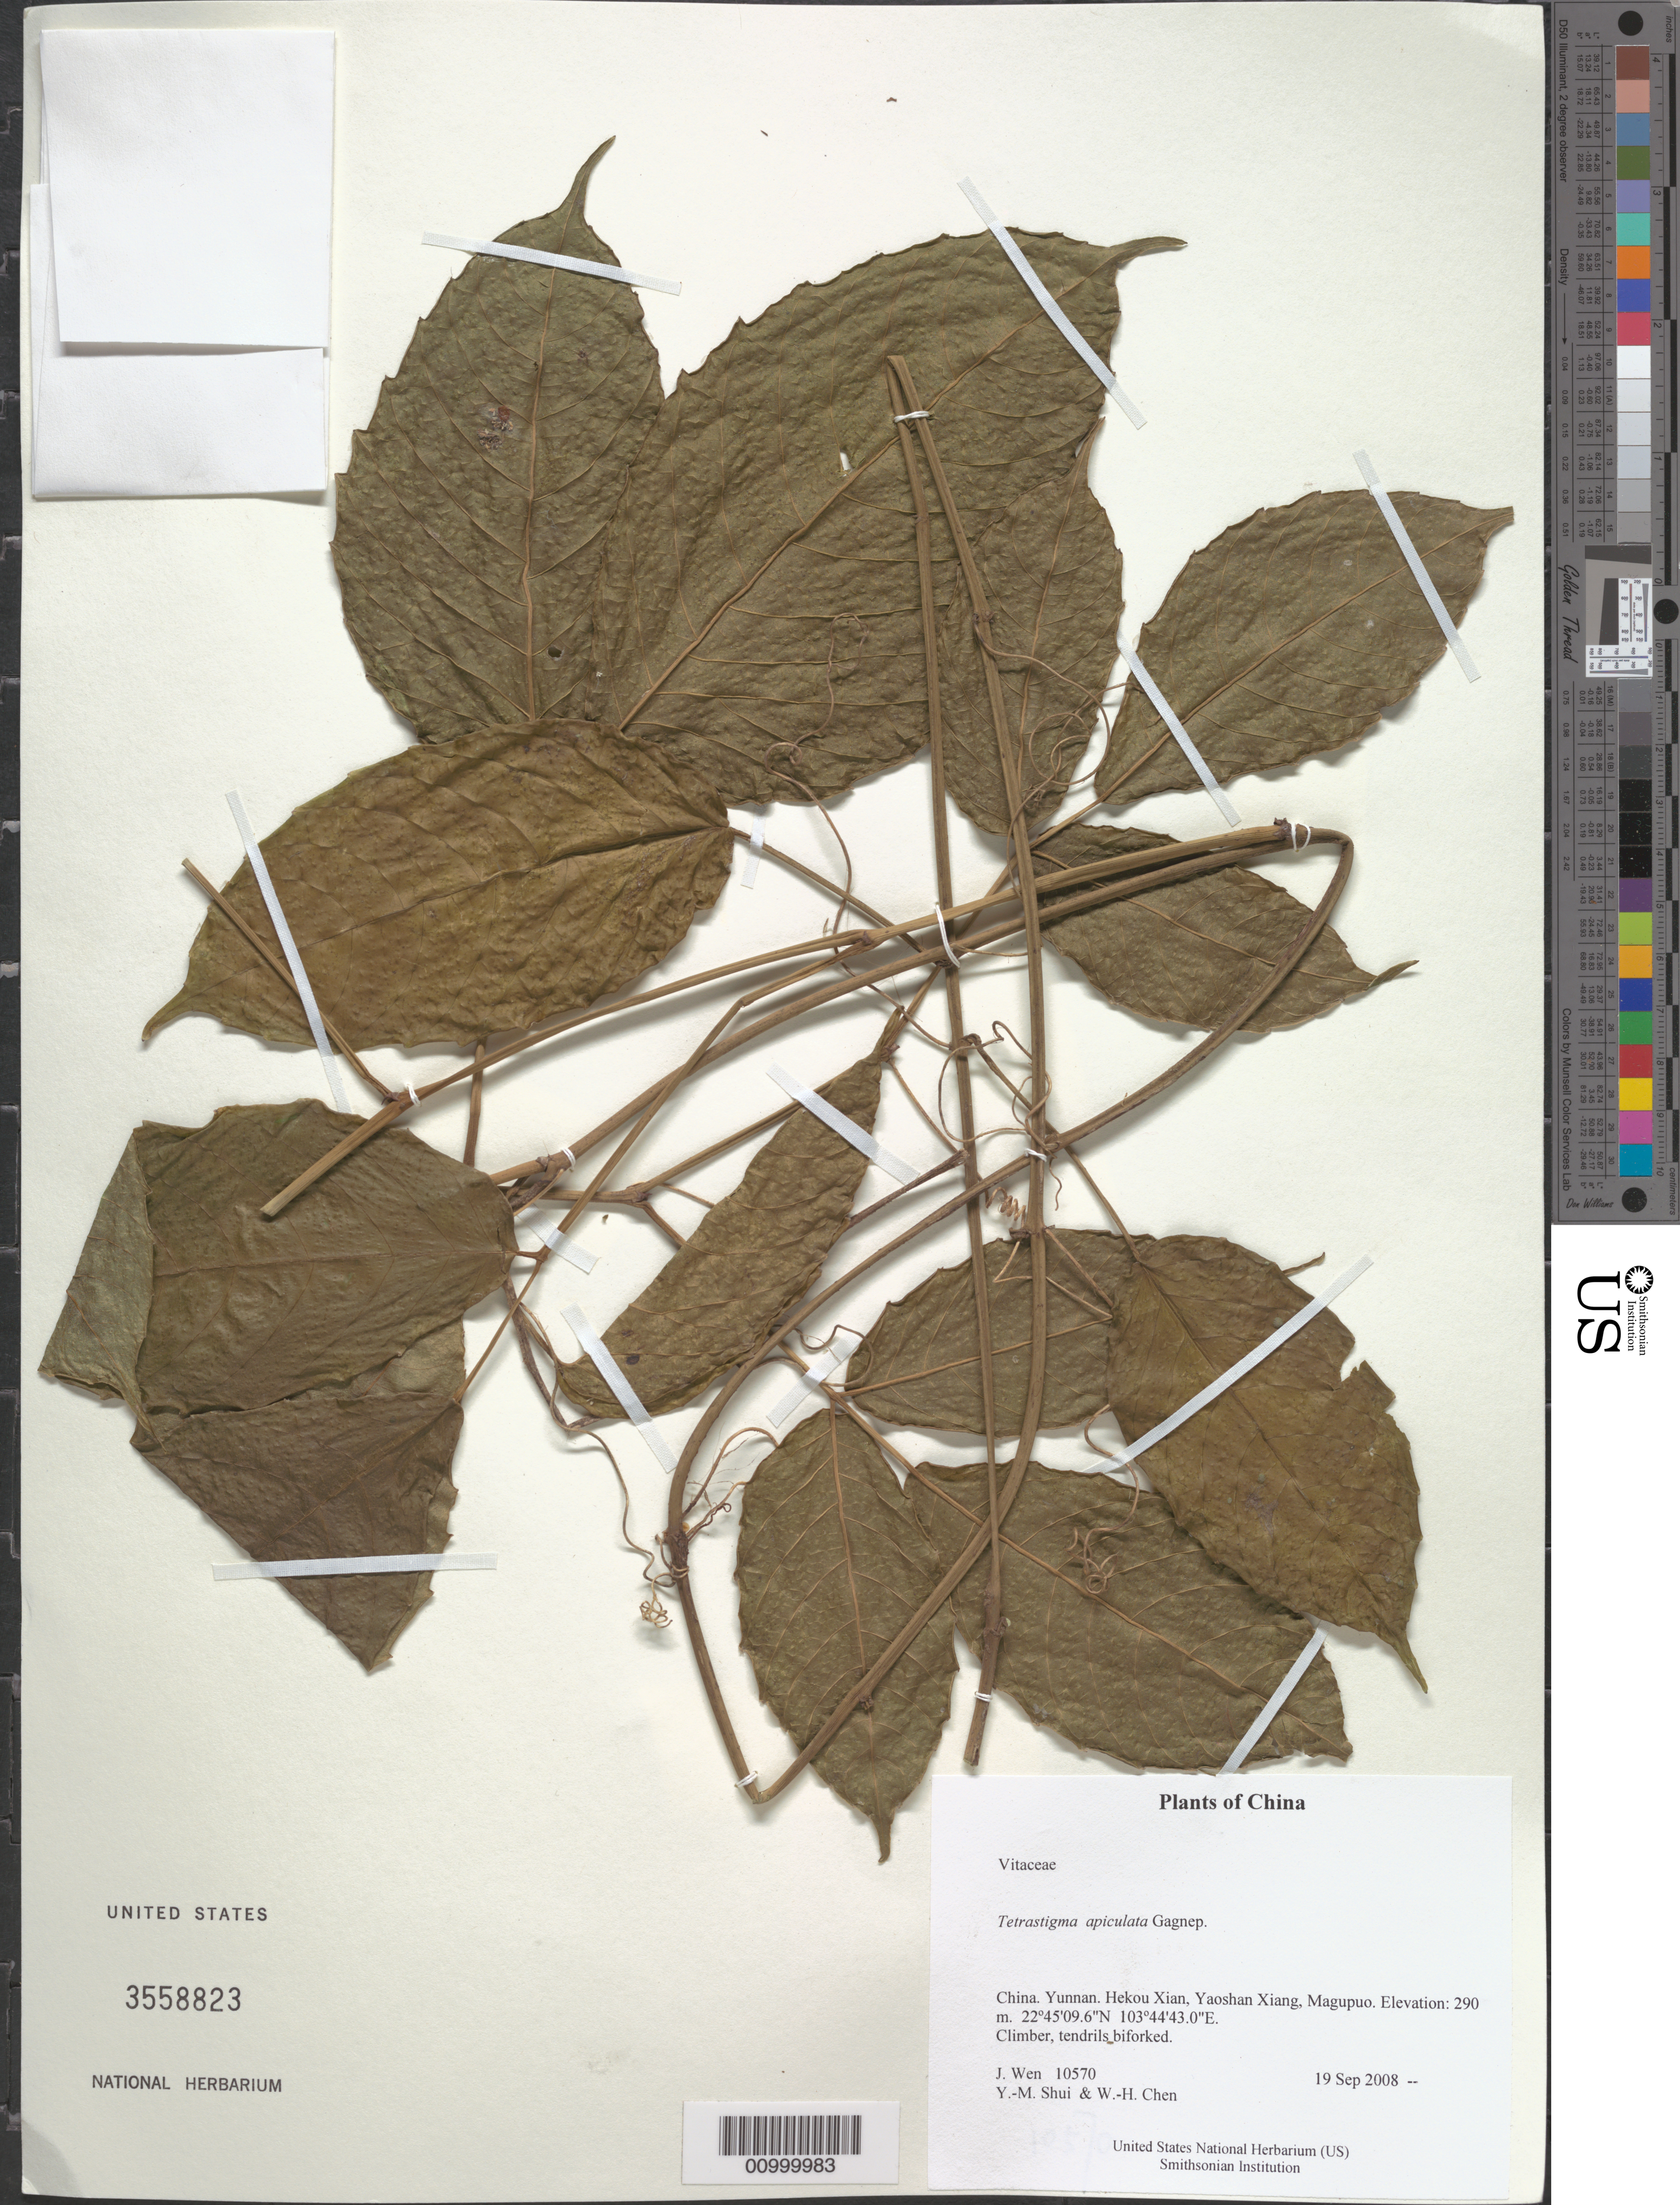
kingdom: Plantae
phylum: Tracheophyta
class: Magnoliopsida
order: Vitales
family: Vitaceae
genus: Tetrastigma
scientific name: Tetrastigma apiculatum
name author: Gagnep.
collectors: J. Wen, Y. Shui & W. Chen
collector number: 10570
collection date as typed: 19 Sep 2008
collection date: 2008-09-19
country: China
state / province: Yunnan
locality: Hekou Xian, Yaoshan Xiang, Magupuo.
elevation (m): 290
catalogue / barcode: US 3558823